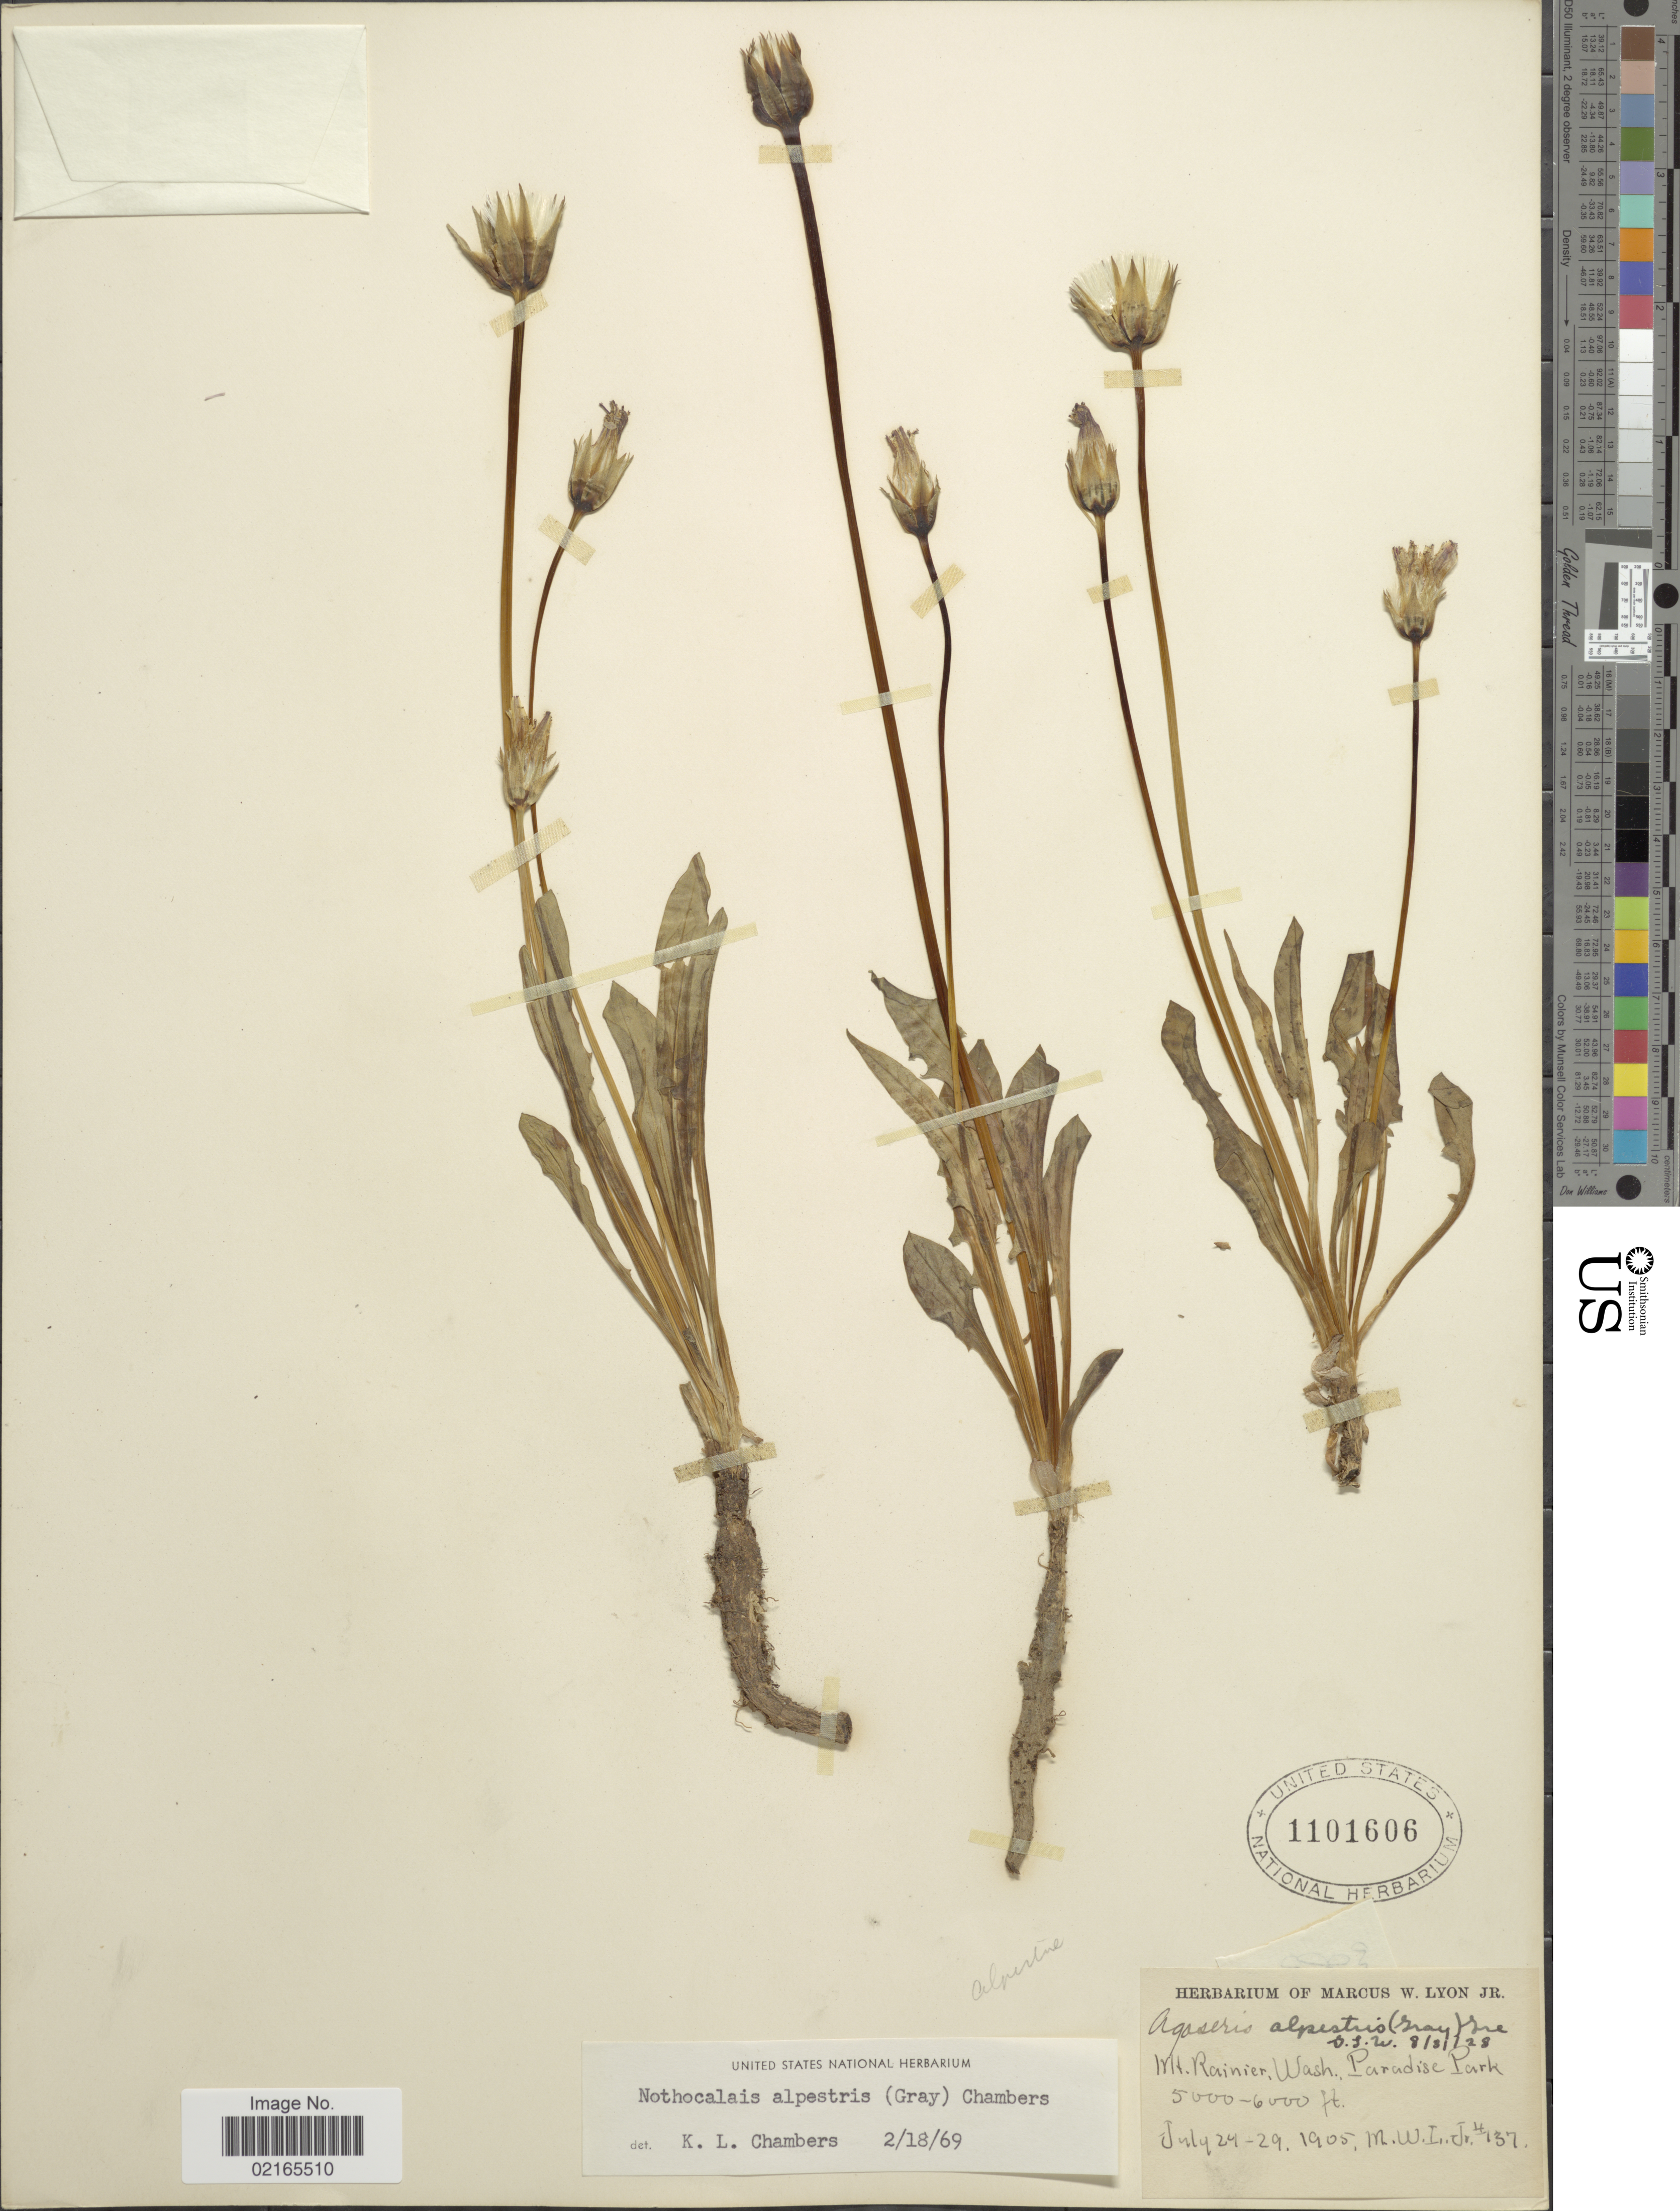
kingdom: Plantae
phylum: Tracheophyta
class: Magnoliopsida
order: Asterales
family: Asteraceae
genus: Nothocalais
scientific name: Nothocalais alpestris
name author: (A. Gray) K.L. Chambers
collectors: M. W. Lyon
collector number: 137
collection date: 1905-07-24/1905-07-29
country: United States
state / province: Washington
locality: Mt. Rainier, Paradise Park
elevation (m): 1524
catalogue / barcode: US 1101606